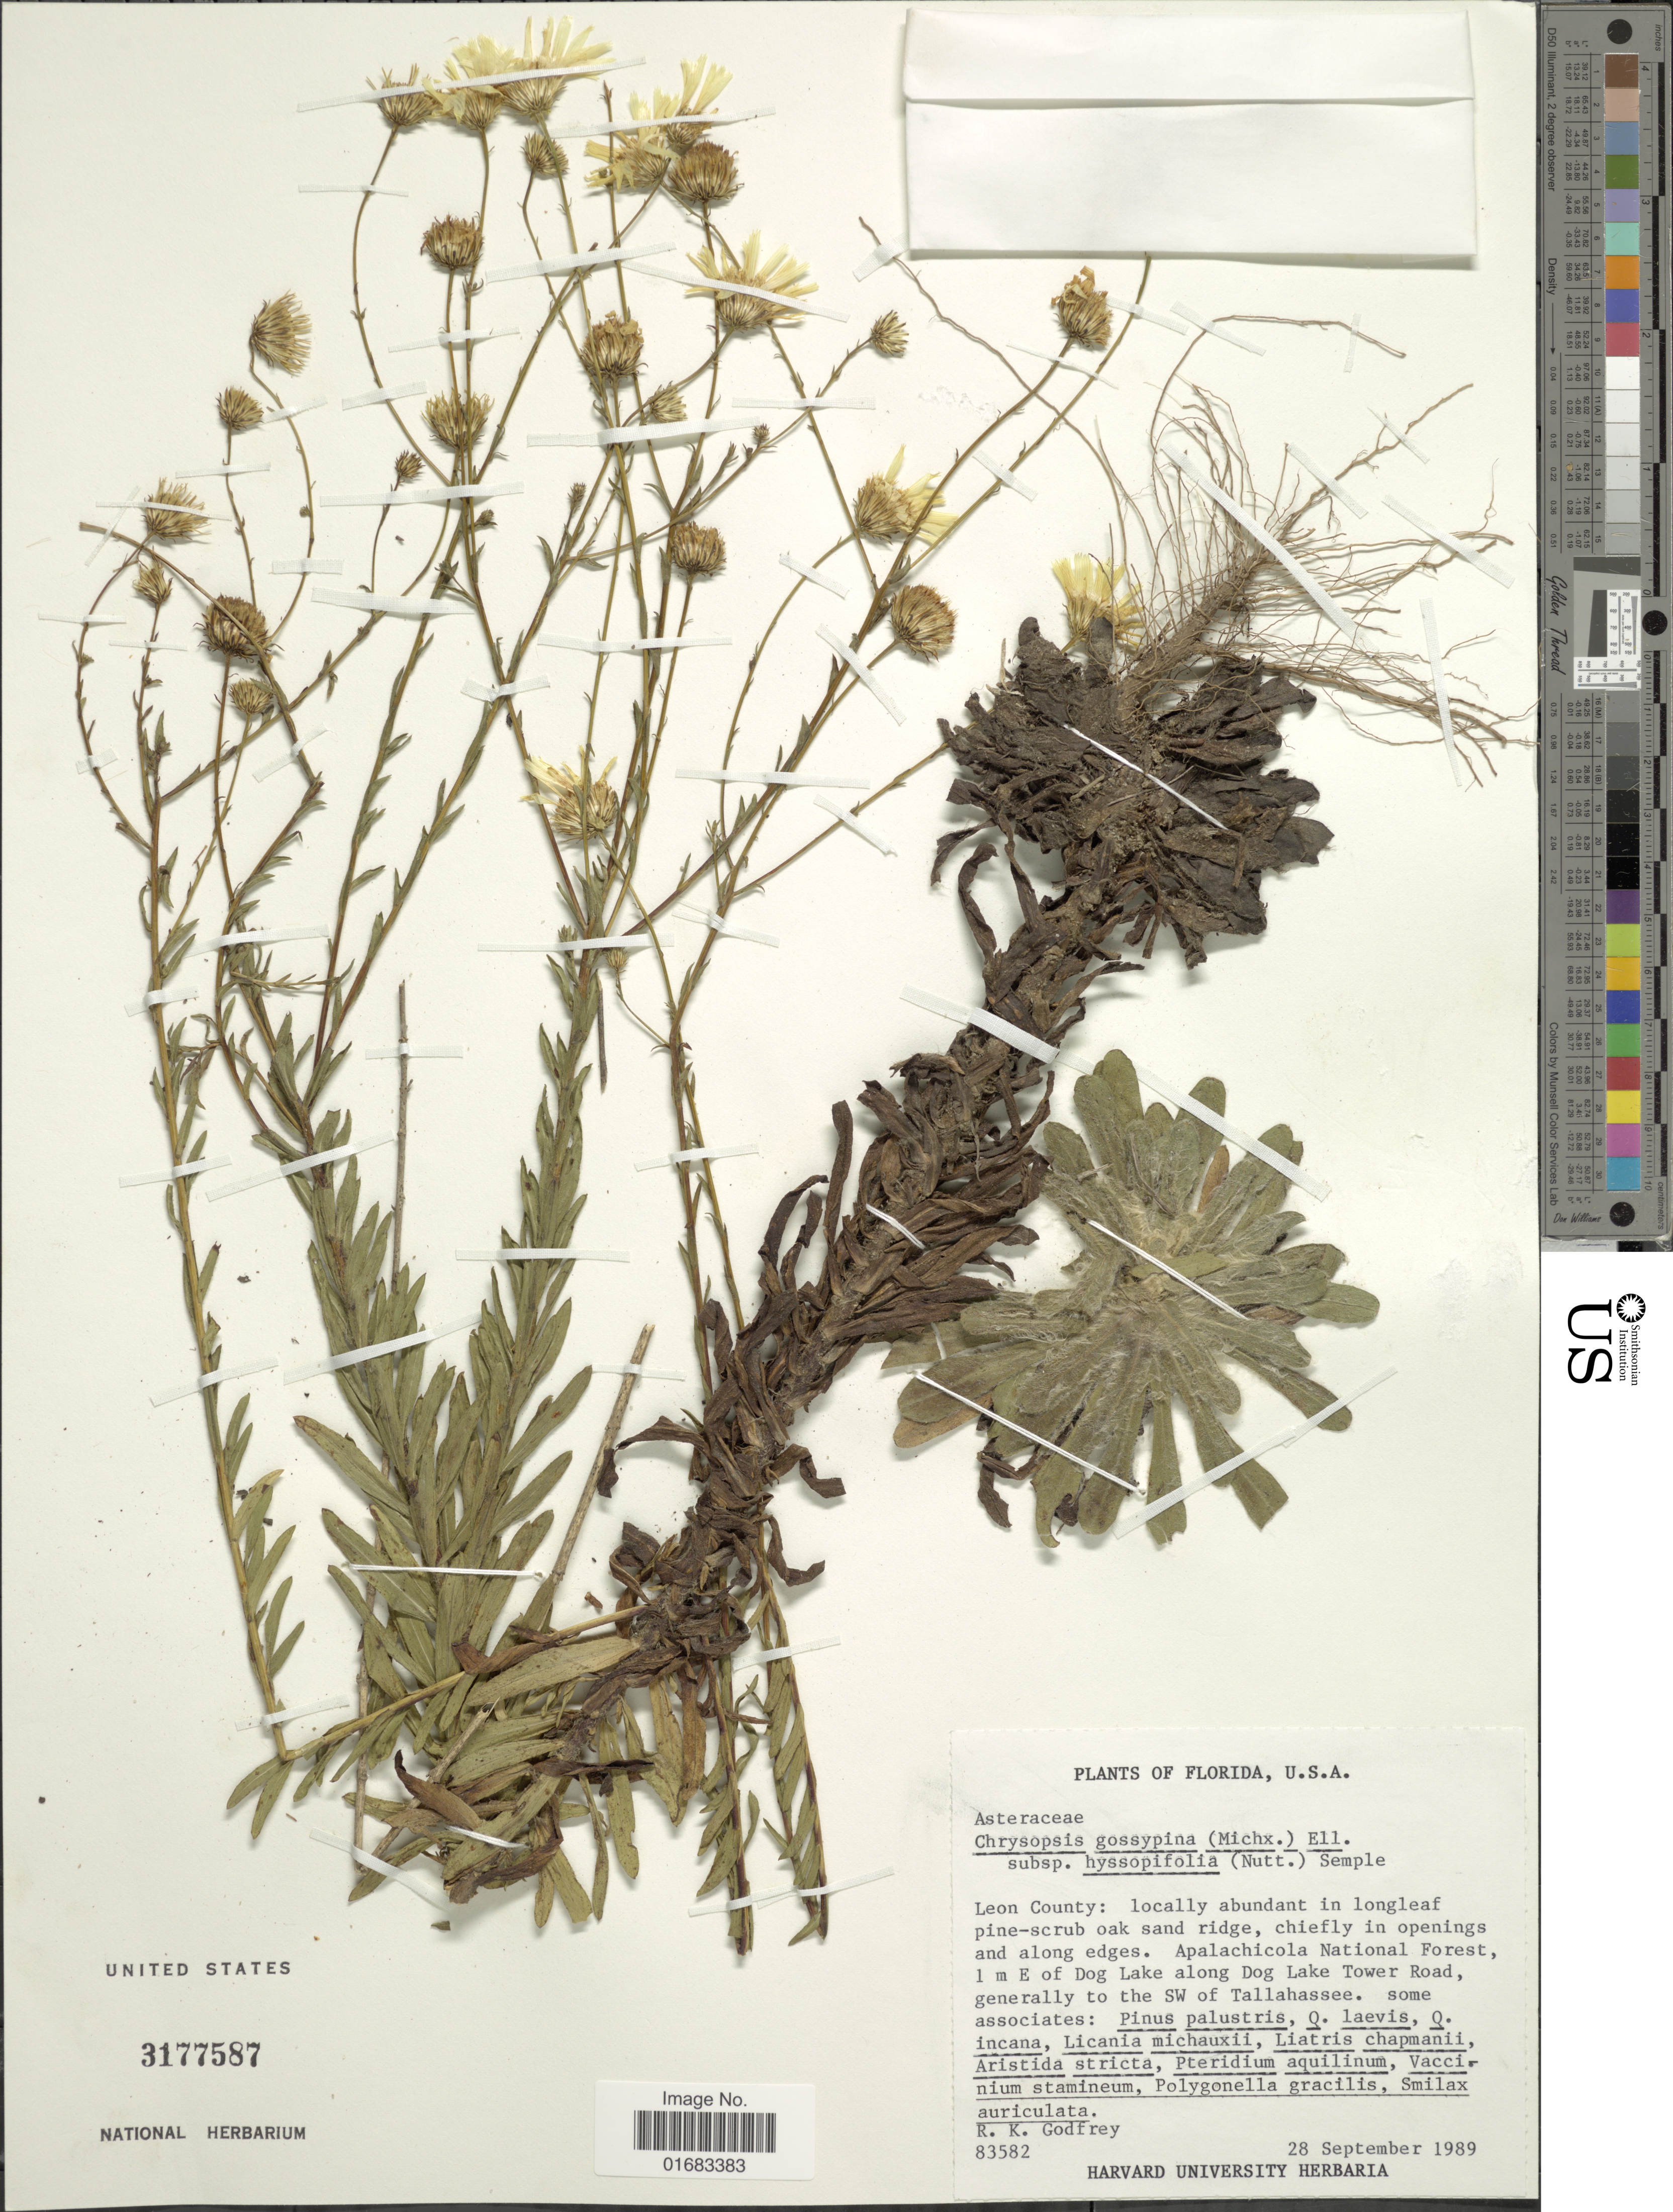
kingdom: Plantae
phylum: Tracheophyta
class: Magnoliopsida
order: Asterales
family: Asteraceae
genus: Chrysopsis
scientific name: Chrysopsis gossypina f. decumbens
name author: (Chapm.) R.K. Godfrey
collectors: R. K. Godfrey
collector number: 83582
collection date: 1989-09-28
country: United States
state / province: Florida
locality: Florida, U.S.A. Leon County: Apalachicola National Forest, 1 m E of Dog Lake along Dog lake Tower Road, generallu to the SW of Tallahassee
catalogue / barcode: US 3177587